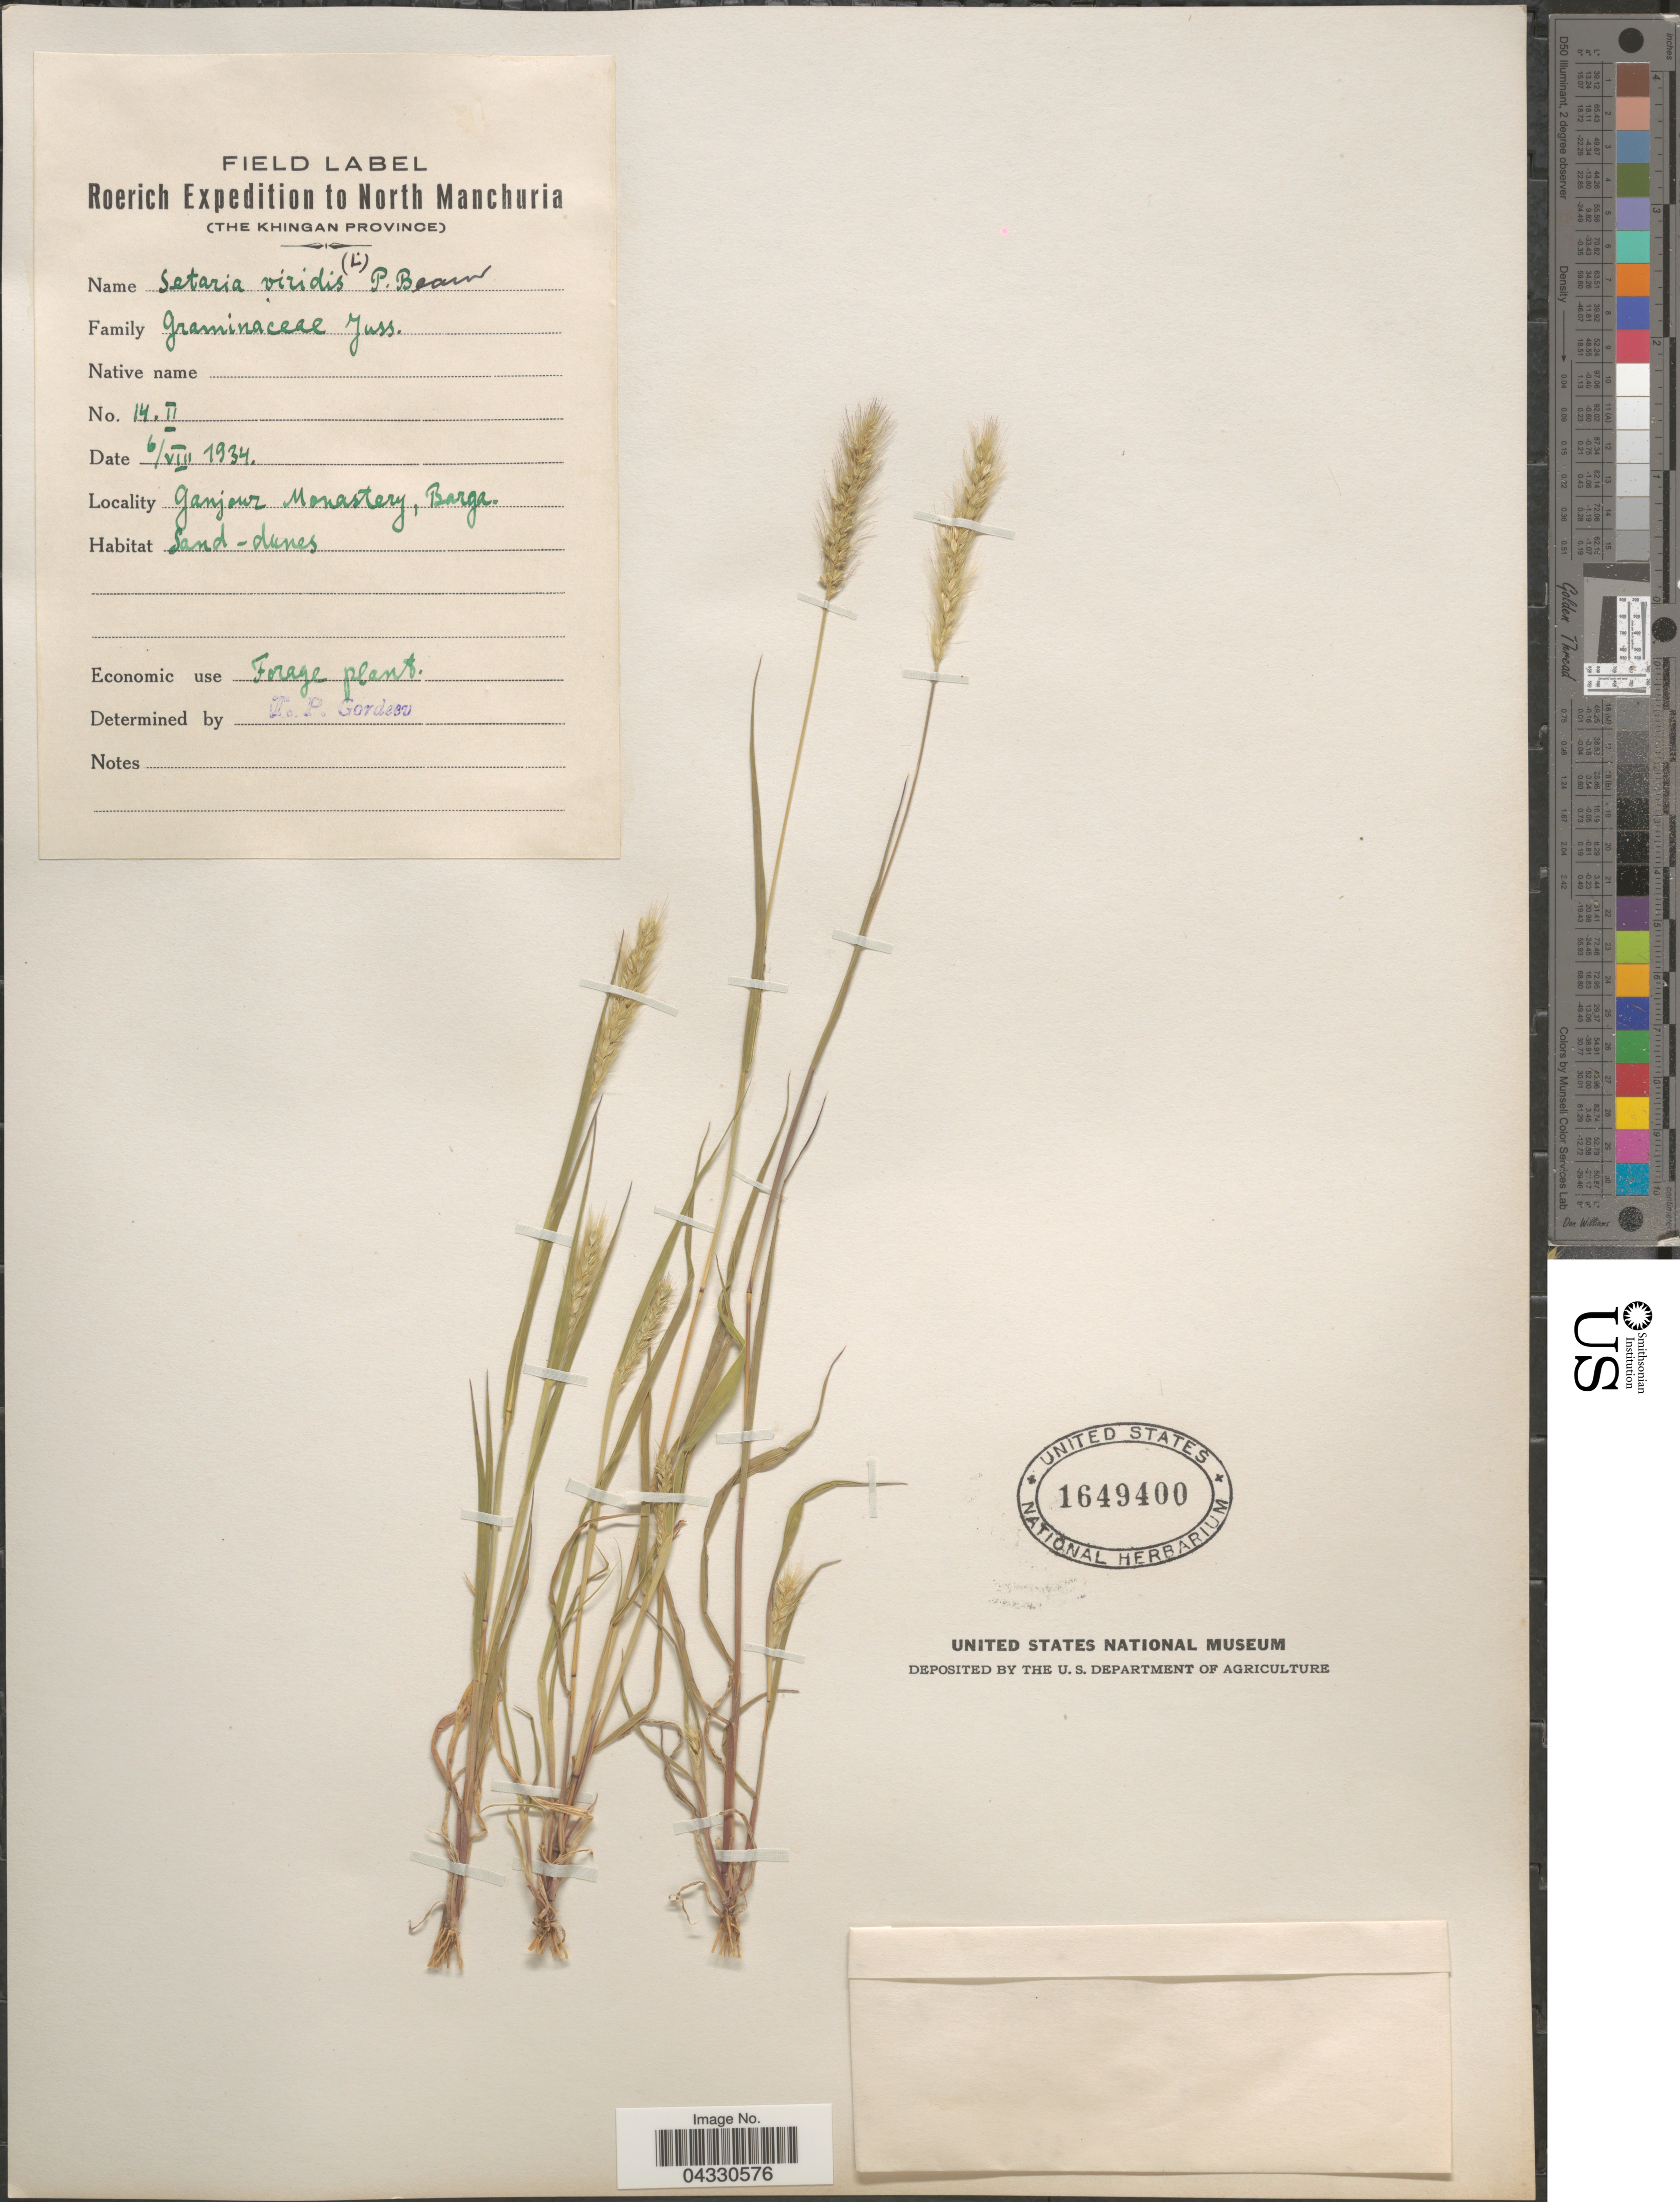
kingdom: Plantae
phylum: Tracheophyta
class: Liliopsida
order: Poales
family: Poaceae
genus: Setaria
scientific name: Setaria viridis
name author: (L.) P. Beauv.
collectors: Roerich Expedition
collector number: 14.II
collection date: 1934-08-06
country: China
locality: North Manchuria (The Khingan Province). Ganjour Monastery, Barga.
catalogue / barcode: US 1649400